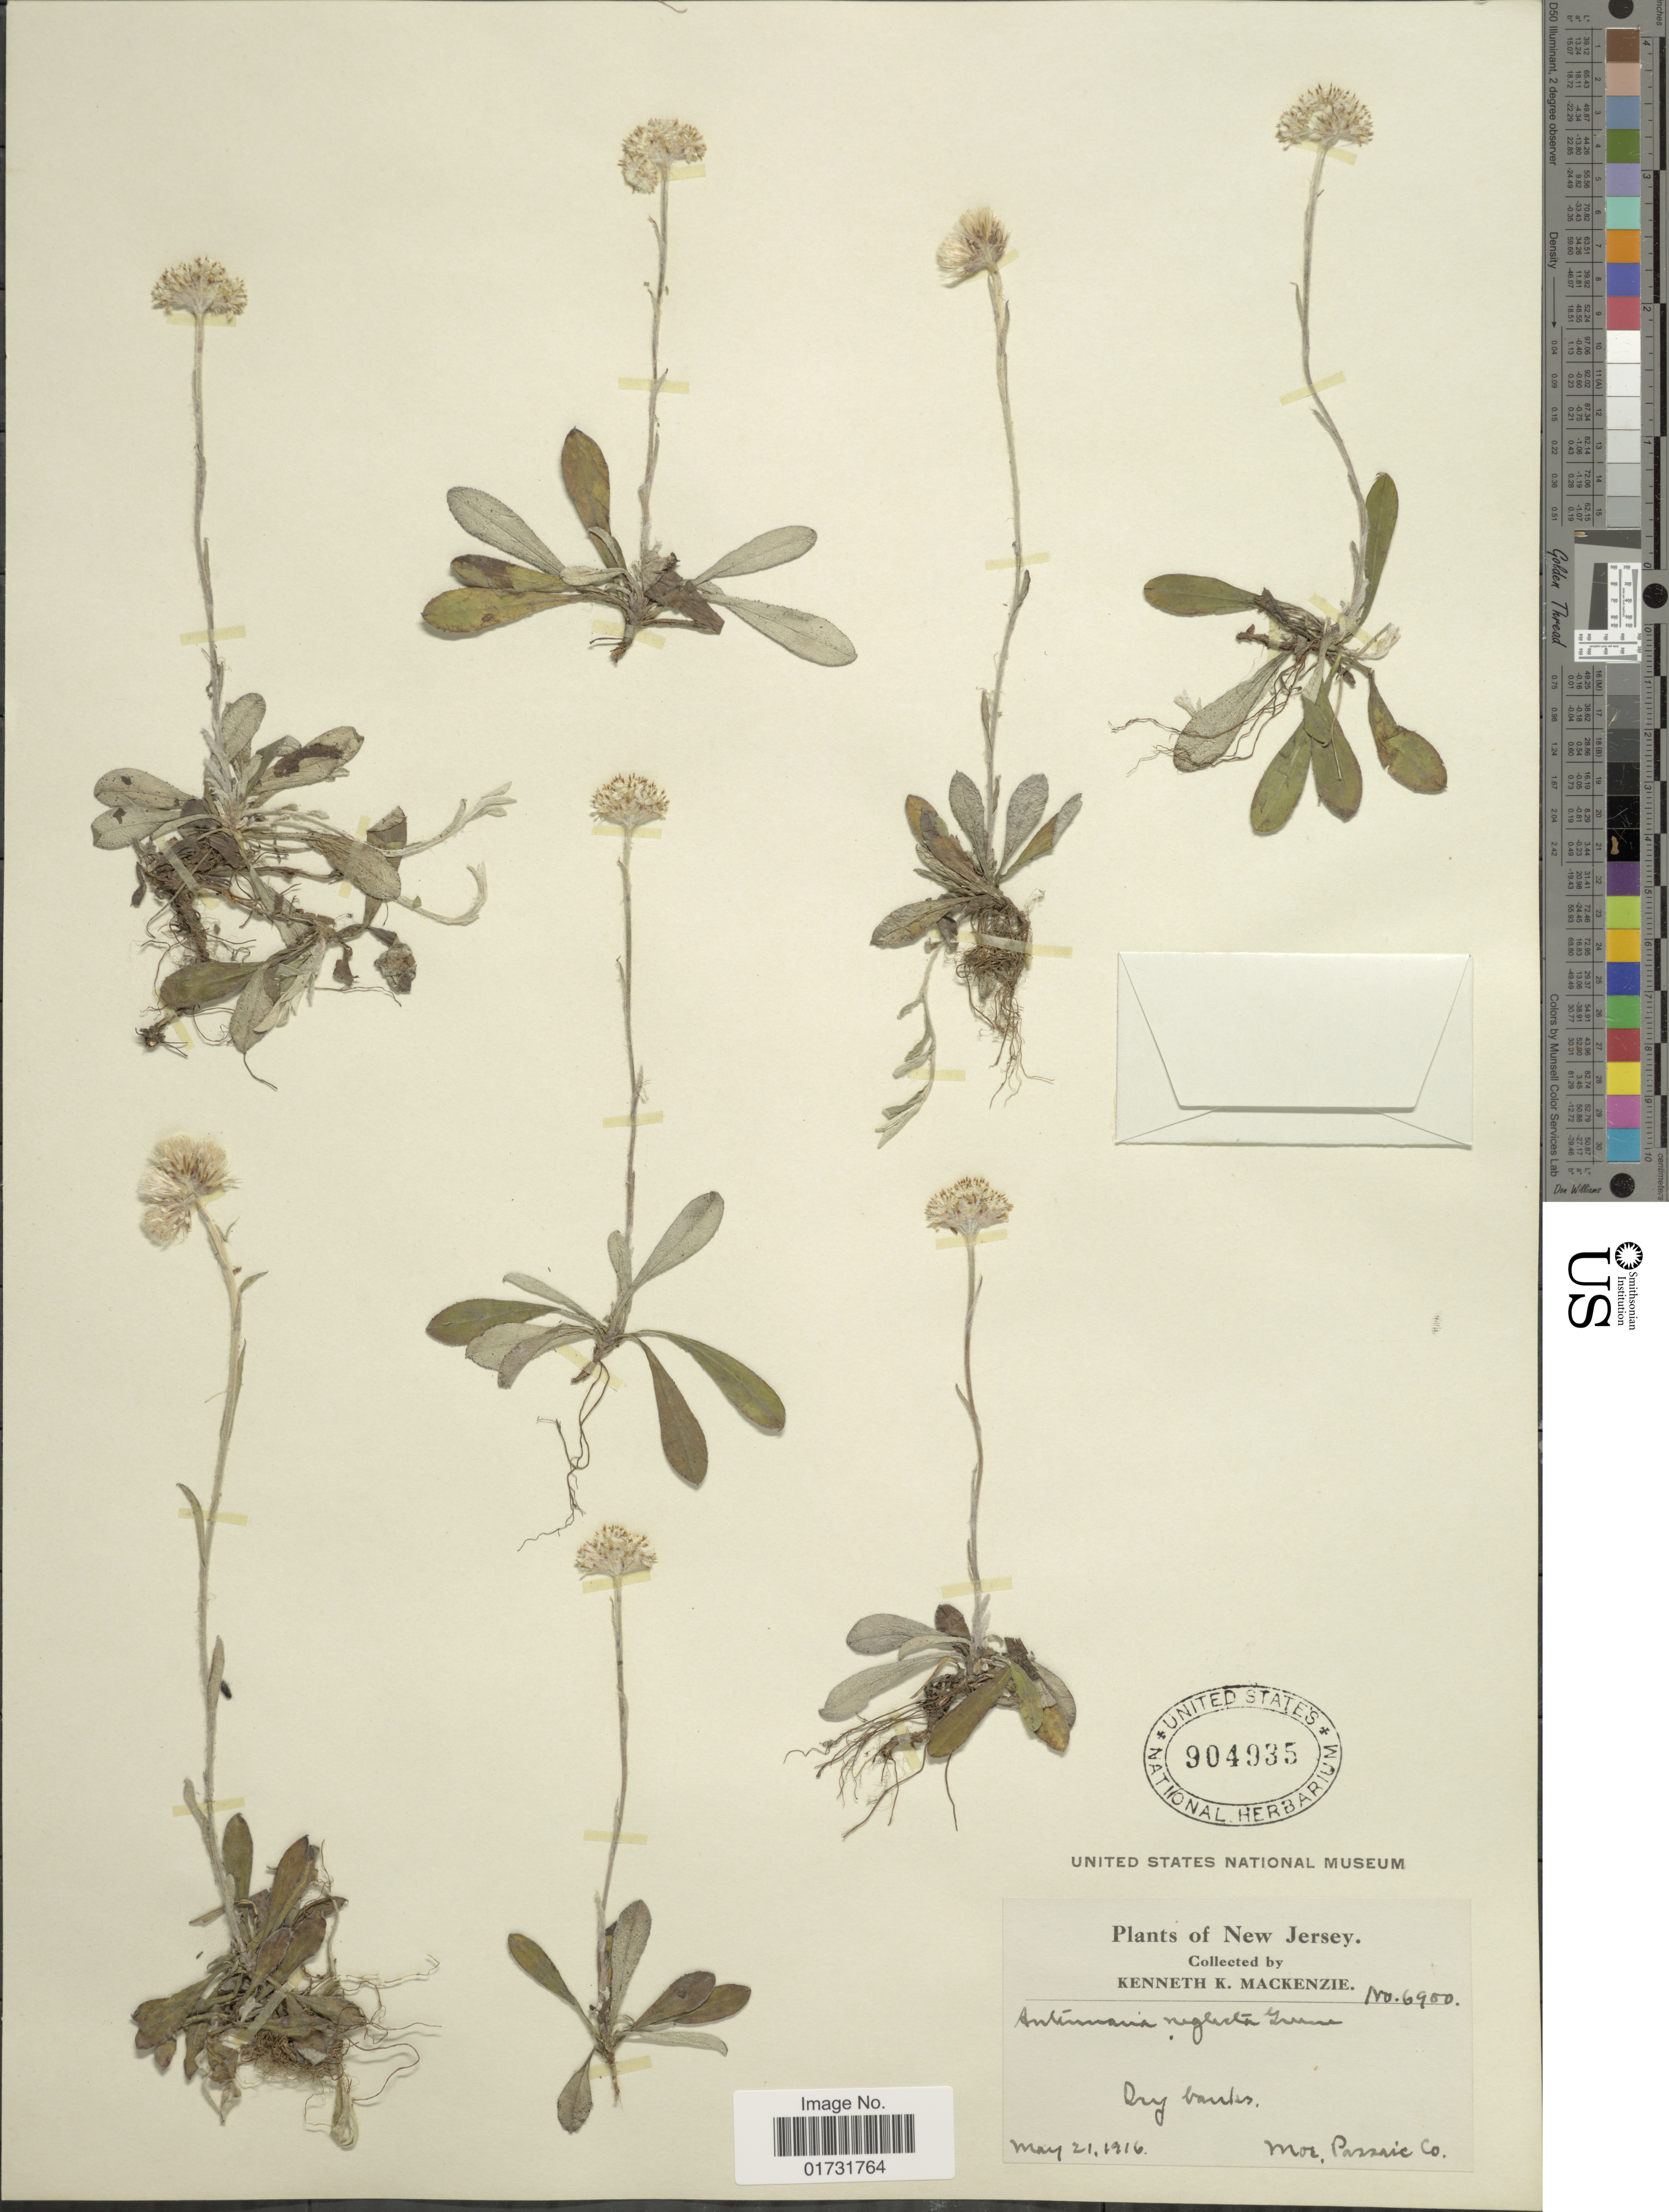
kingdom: Plantae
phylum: Tracheophyta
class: Magnoliopsida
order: Asterales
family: Asteraceae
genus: Antennaria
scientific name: Antennaria neglecta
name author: Greene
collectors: K. K. Mackenzie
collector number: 6900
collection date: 1916-05-21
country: United States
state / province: New Jersey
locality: Mos, Prairie Co.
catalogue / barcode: US 904935